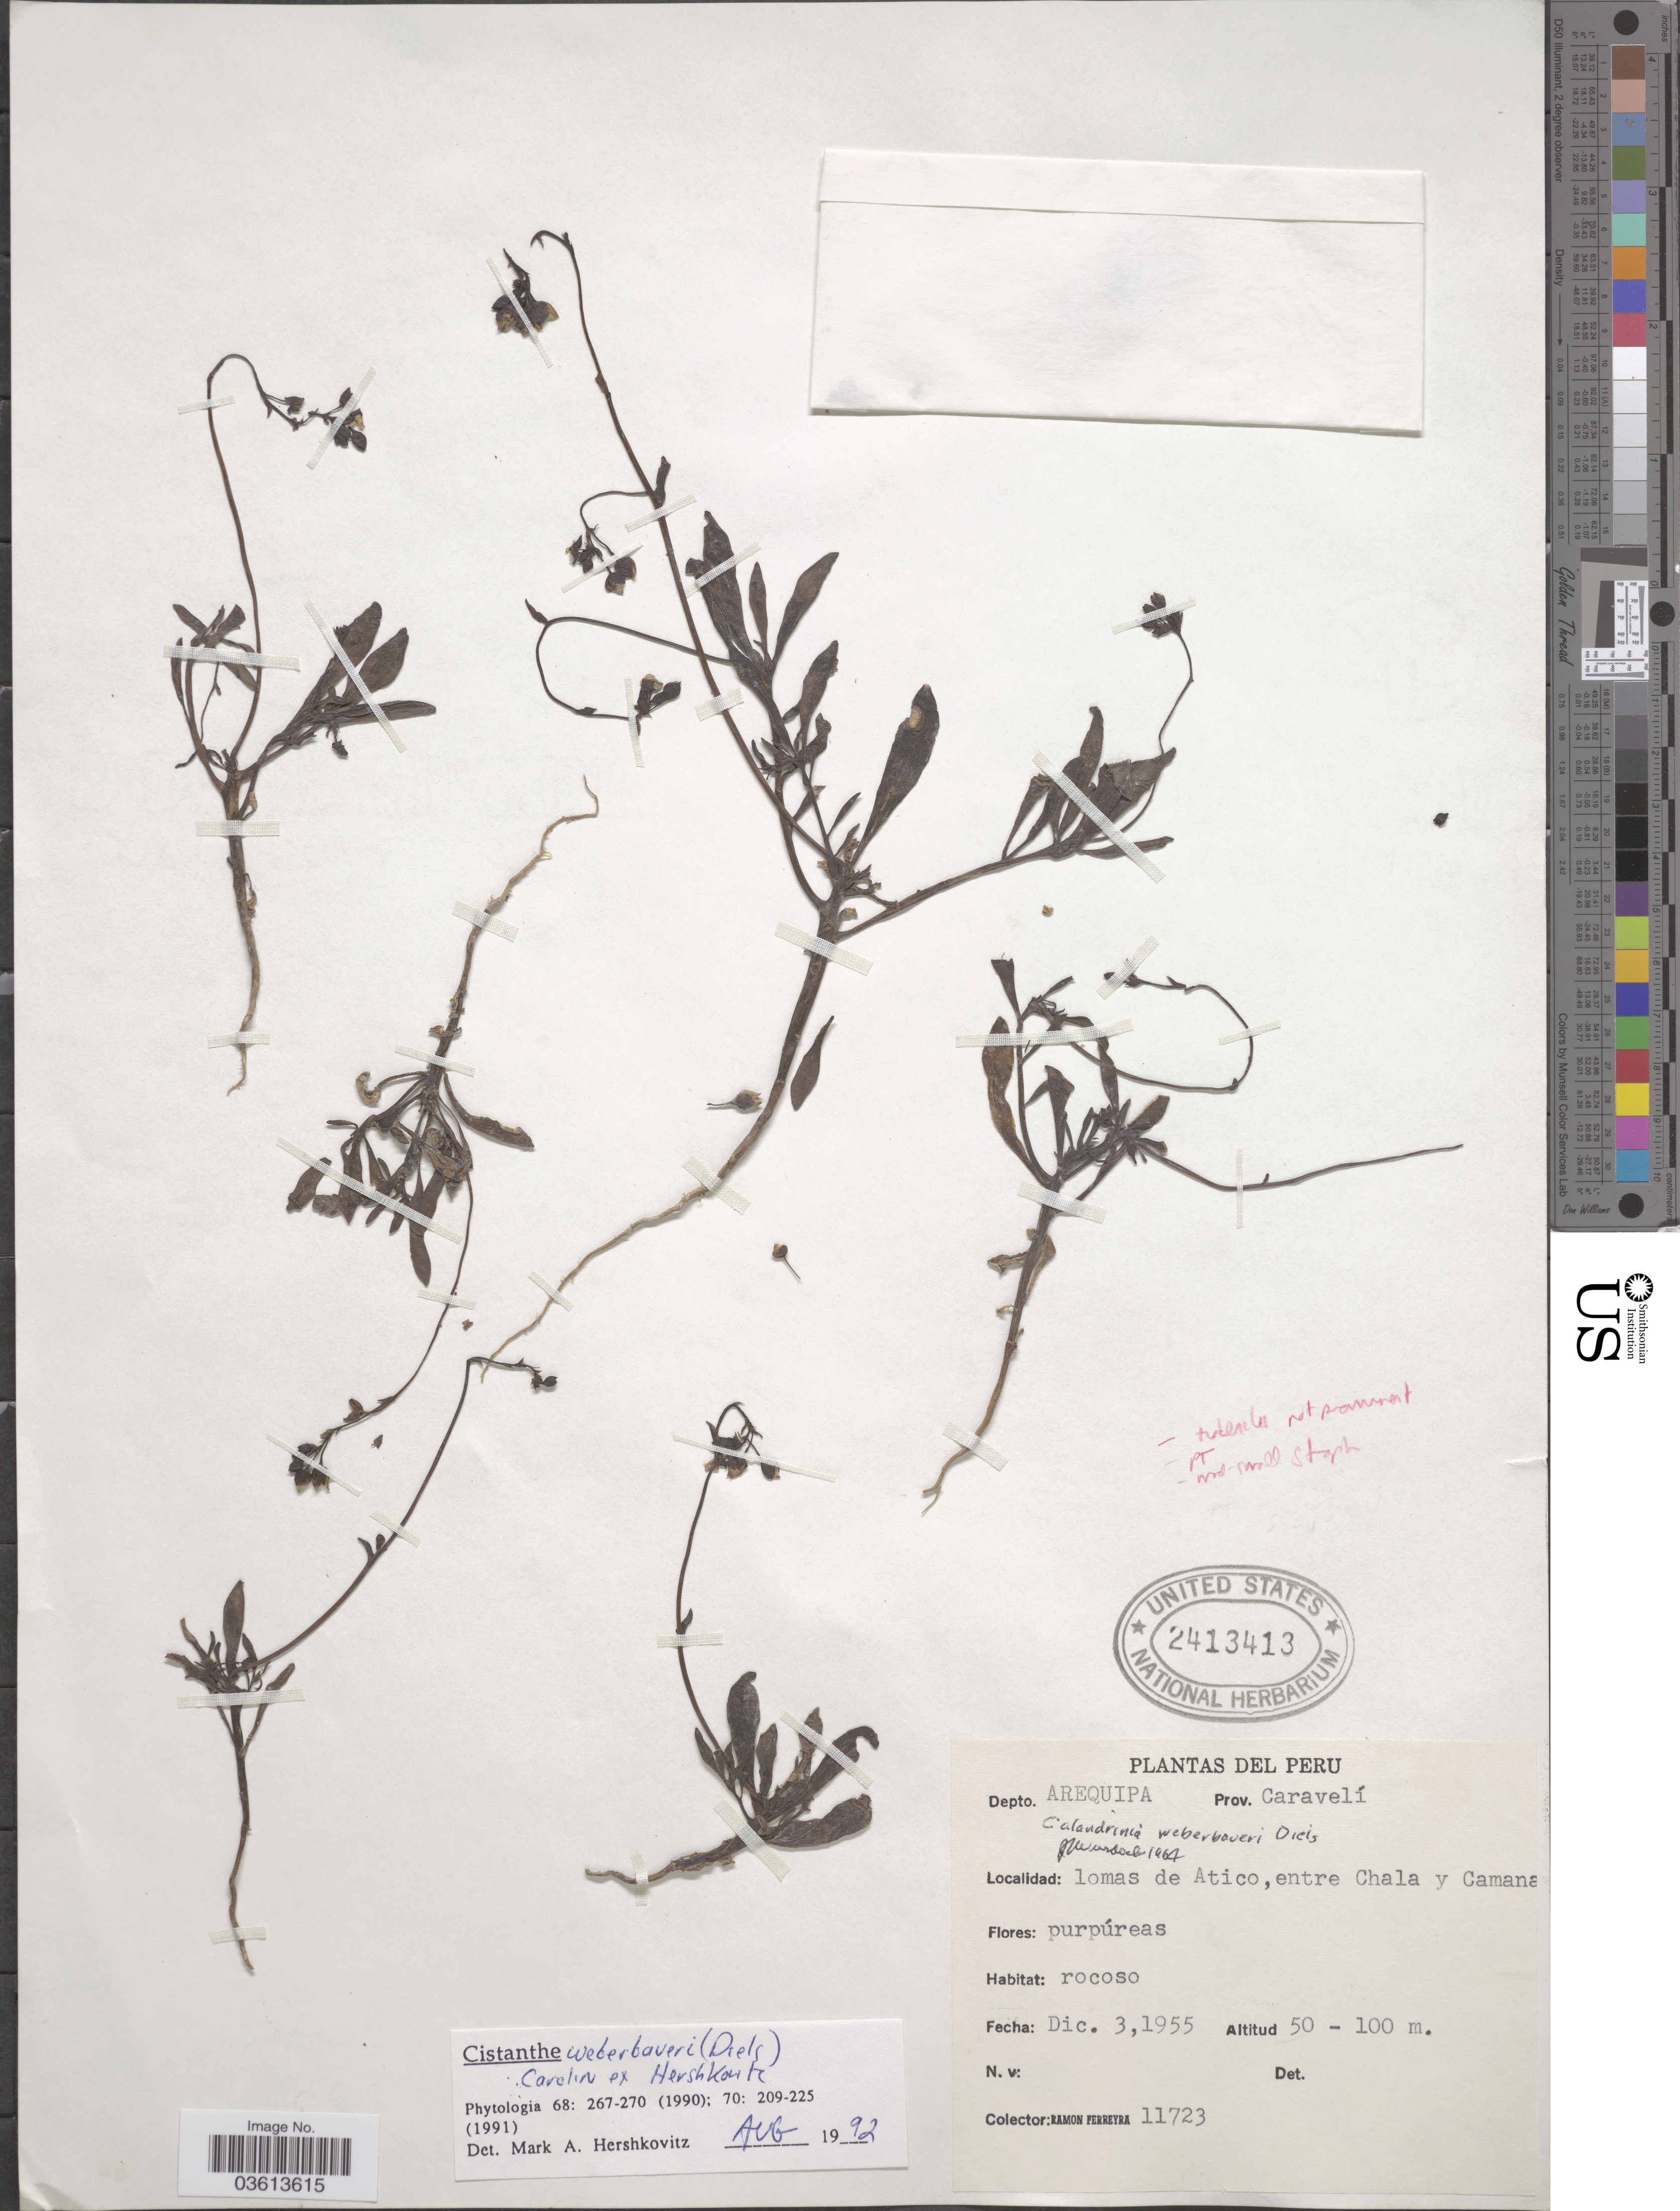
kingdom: Plantae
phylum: Tracheophyta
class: Magnoliopsida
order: Caryophyllales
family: Montiaceae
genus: Cistanthe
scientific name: Cistanthe weberbaueri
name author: (Diels) Carolin ex Hershk.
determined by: Hershkovitz, M. A.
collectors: R. A. Ferreyra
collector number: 11723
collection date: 1955-12-03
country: Peru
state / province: Arequipa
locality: Depto. Arequipa. Prov. Caravelí. Lomas de Atico, entre Chala y Camana.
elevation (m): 50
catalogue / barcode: US 2413413